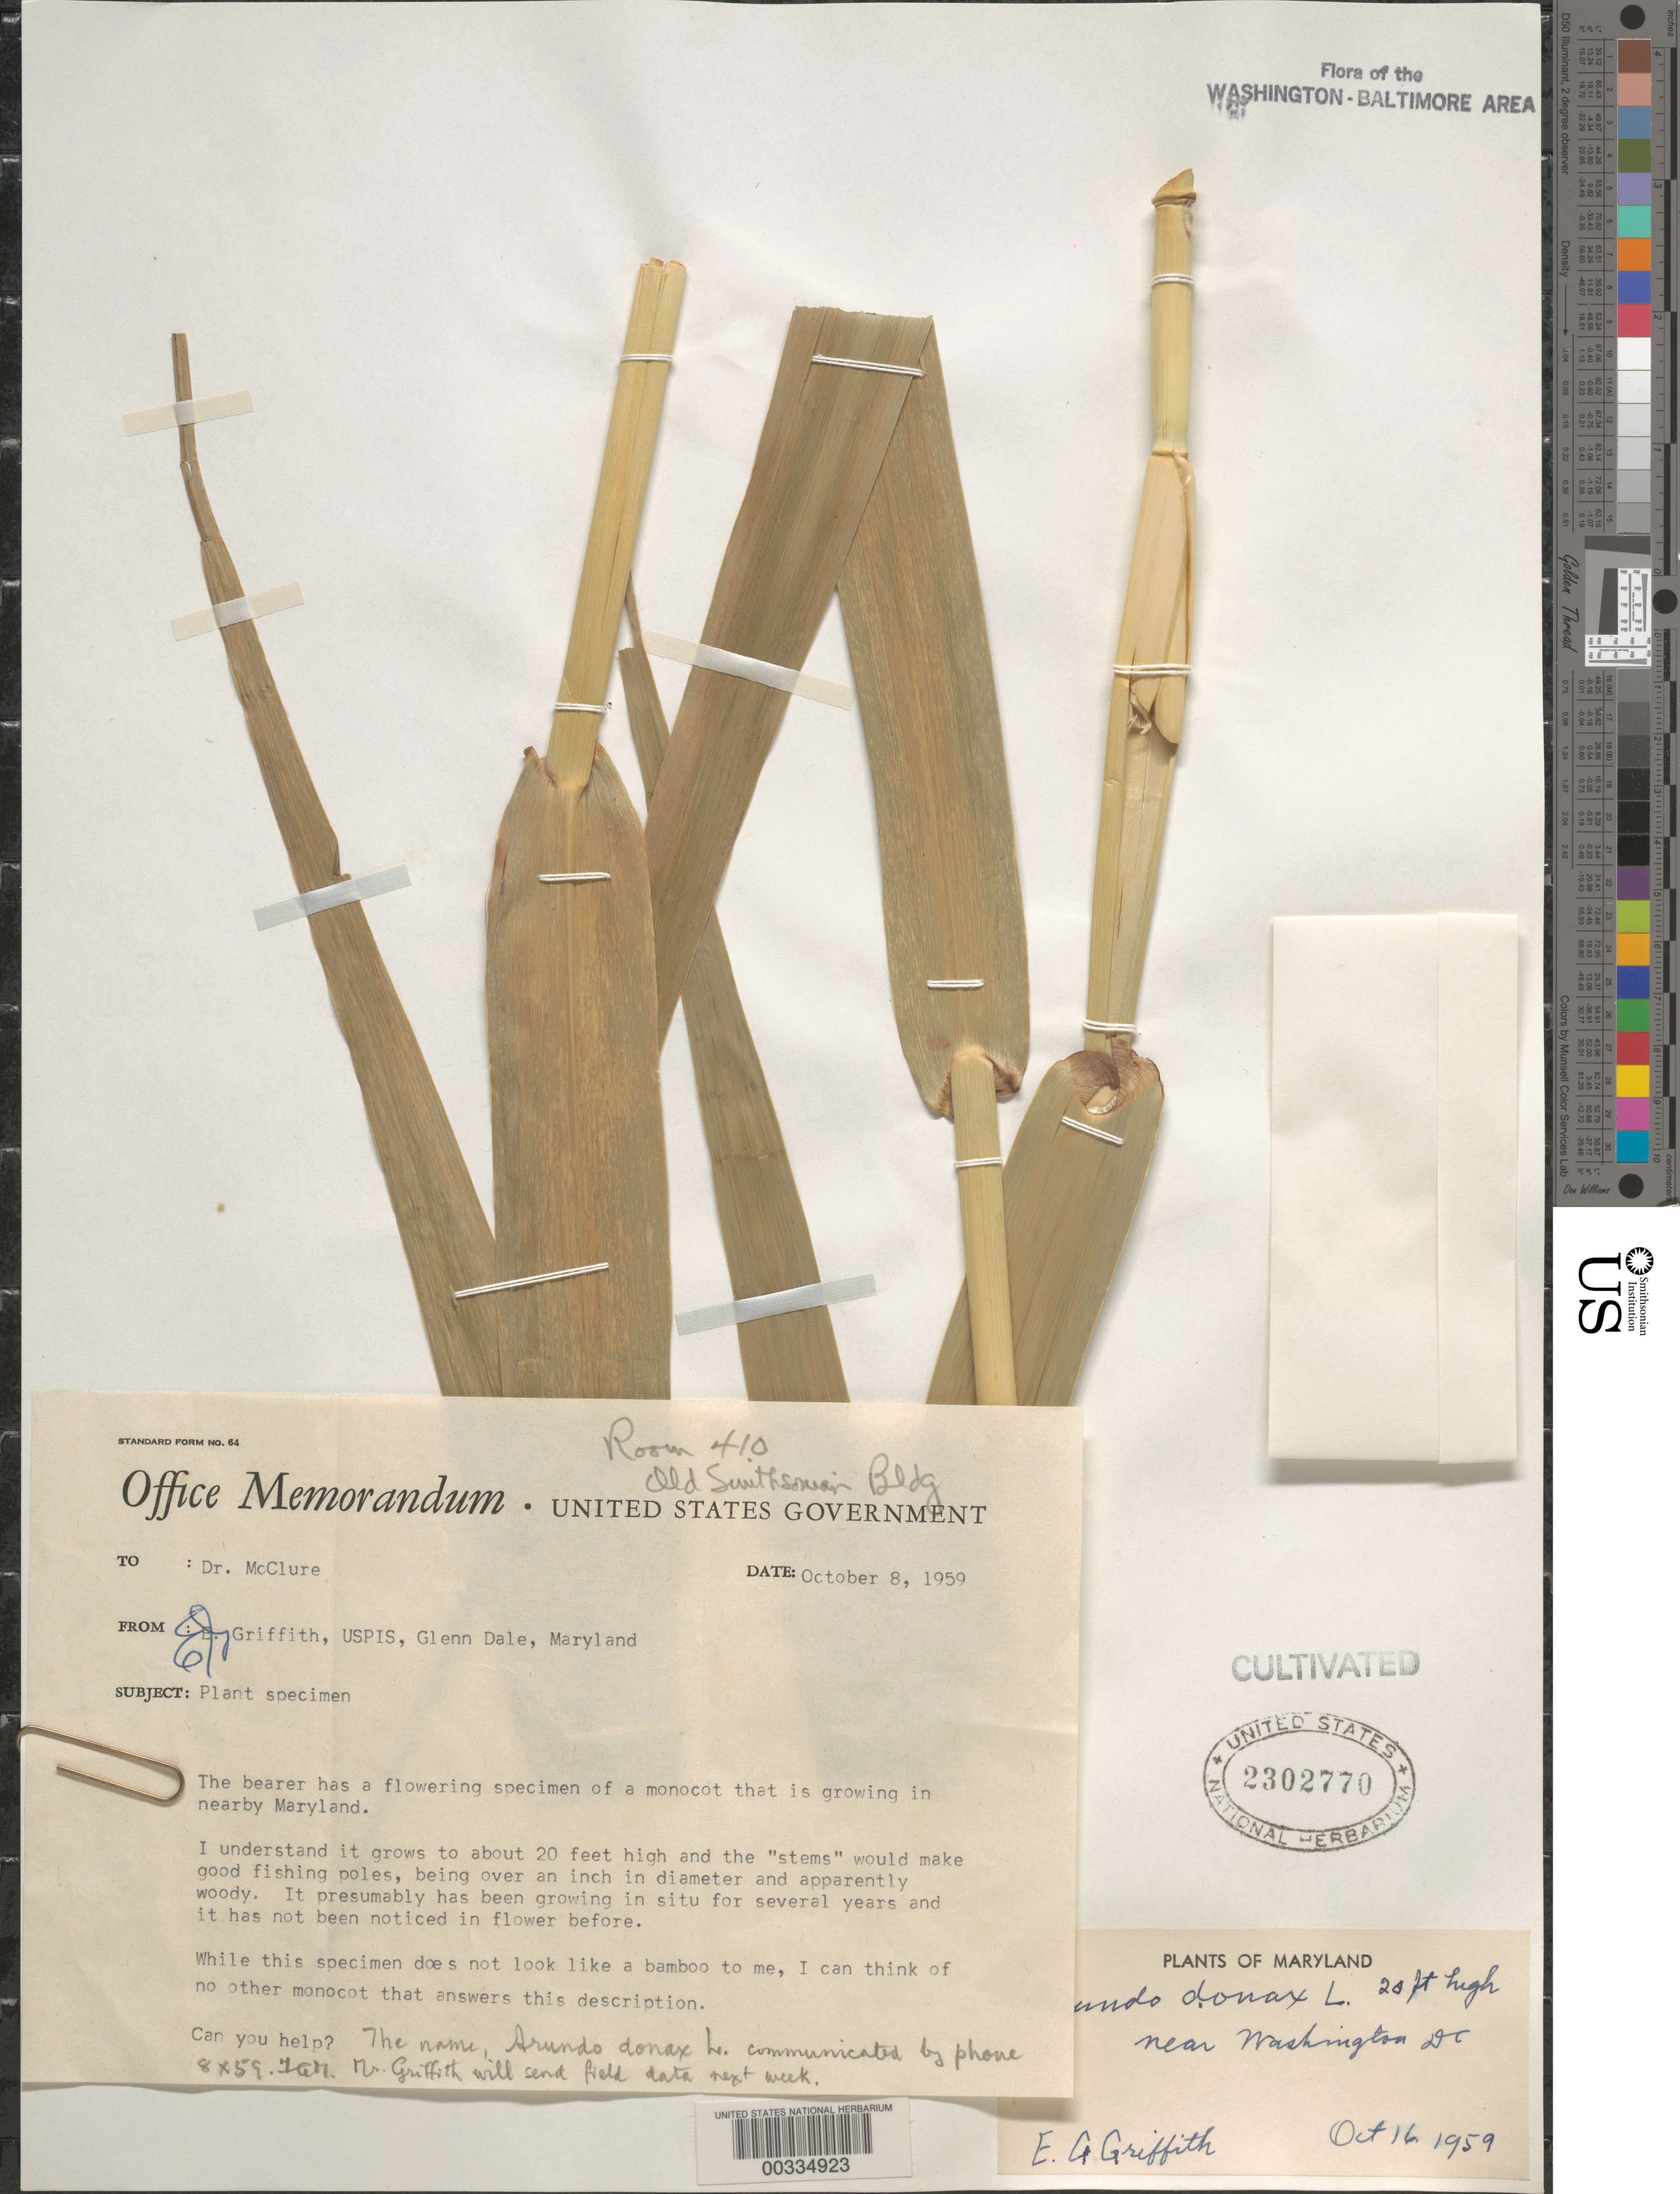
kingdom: Plantae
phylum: Tracheophyta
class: Liliopsida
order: Poales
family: Poaceae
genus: Arundo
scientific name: Arundo donax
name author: L.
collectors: E. Griffith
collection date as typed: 16 Oct 1959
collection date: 1959-10-16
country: United States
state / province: Maryland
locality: Near Washington DC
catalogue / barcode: US 2302770